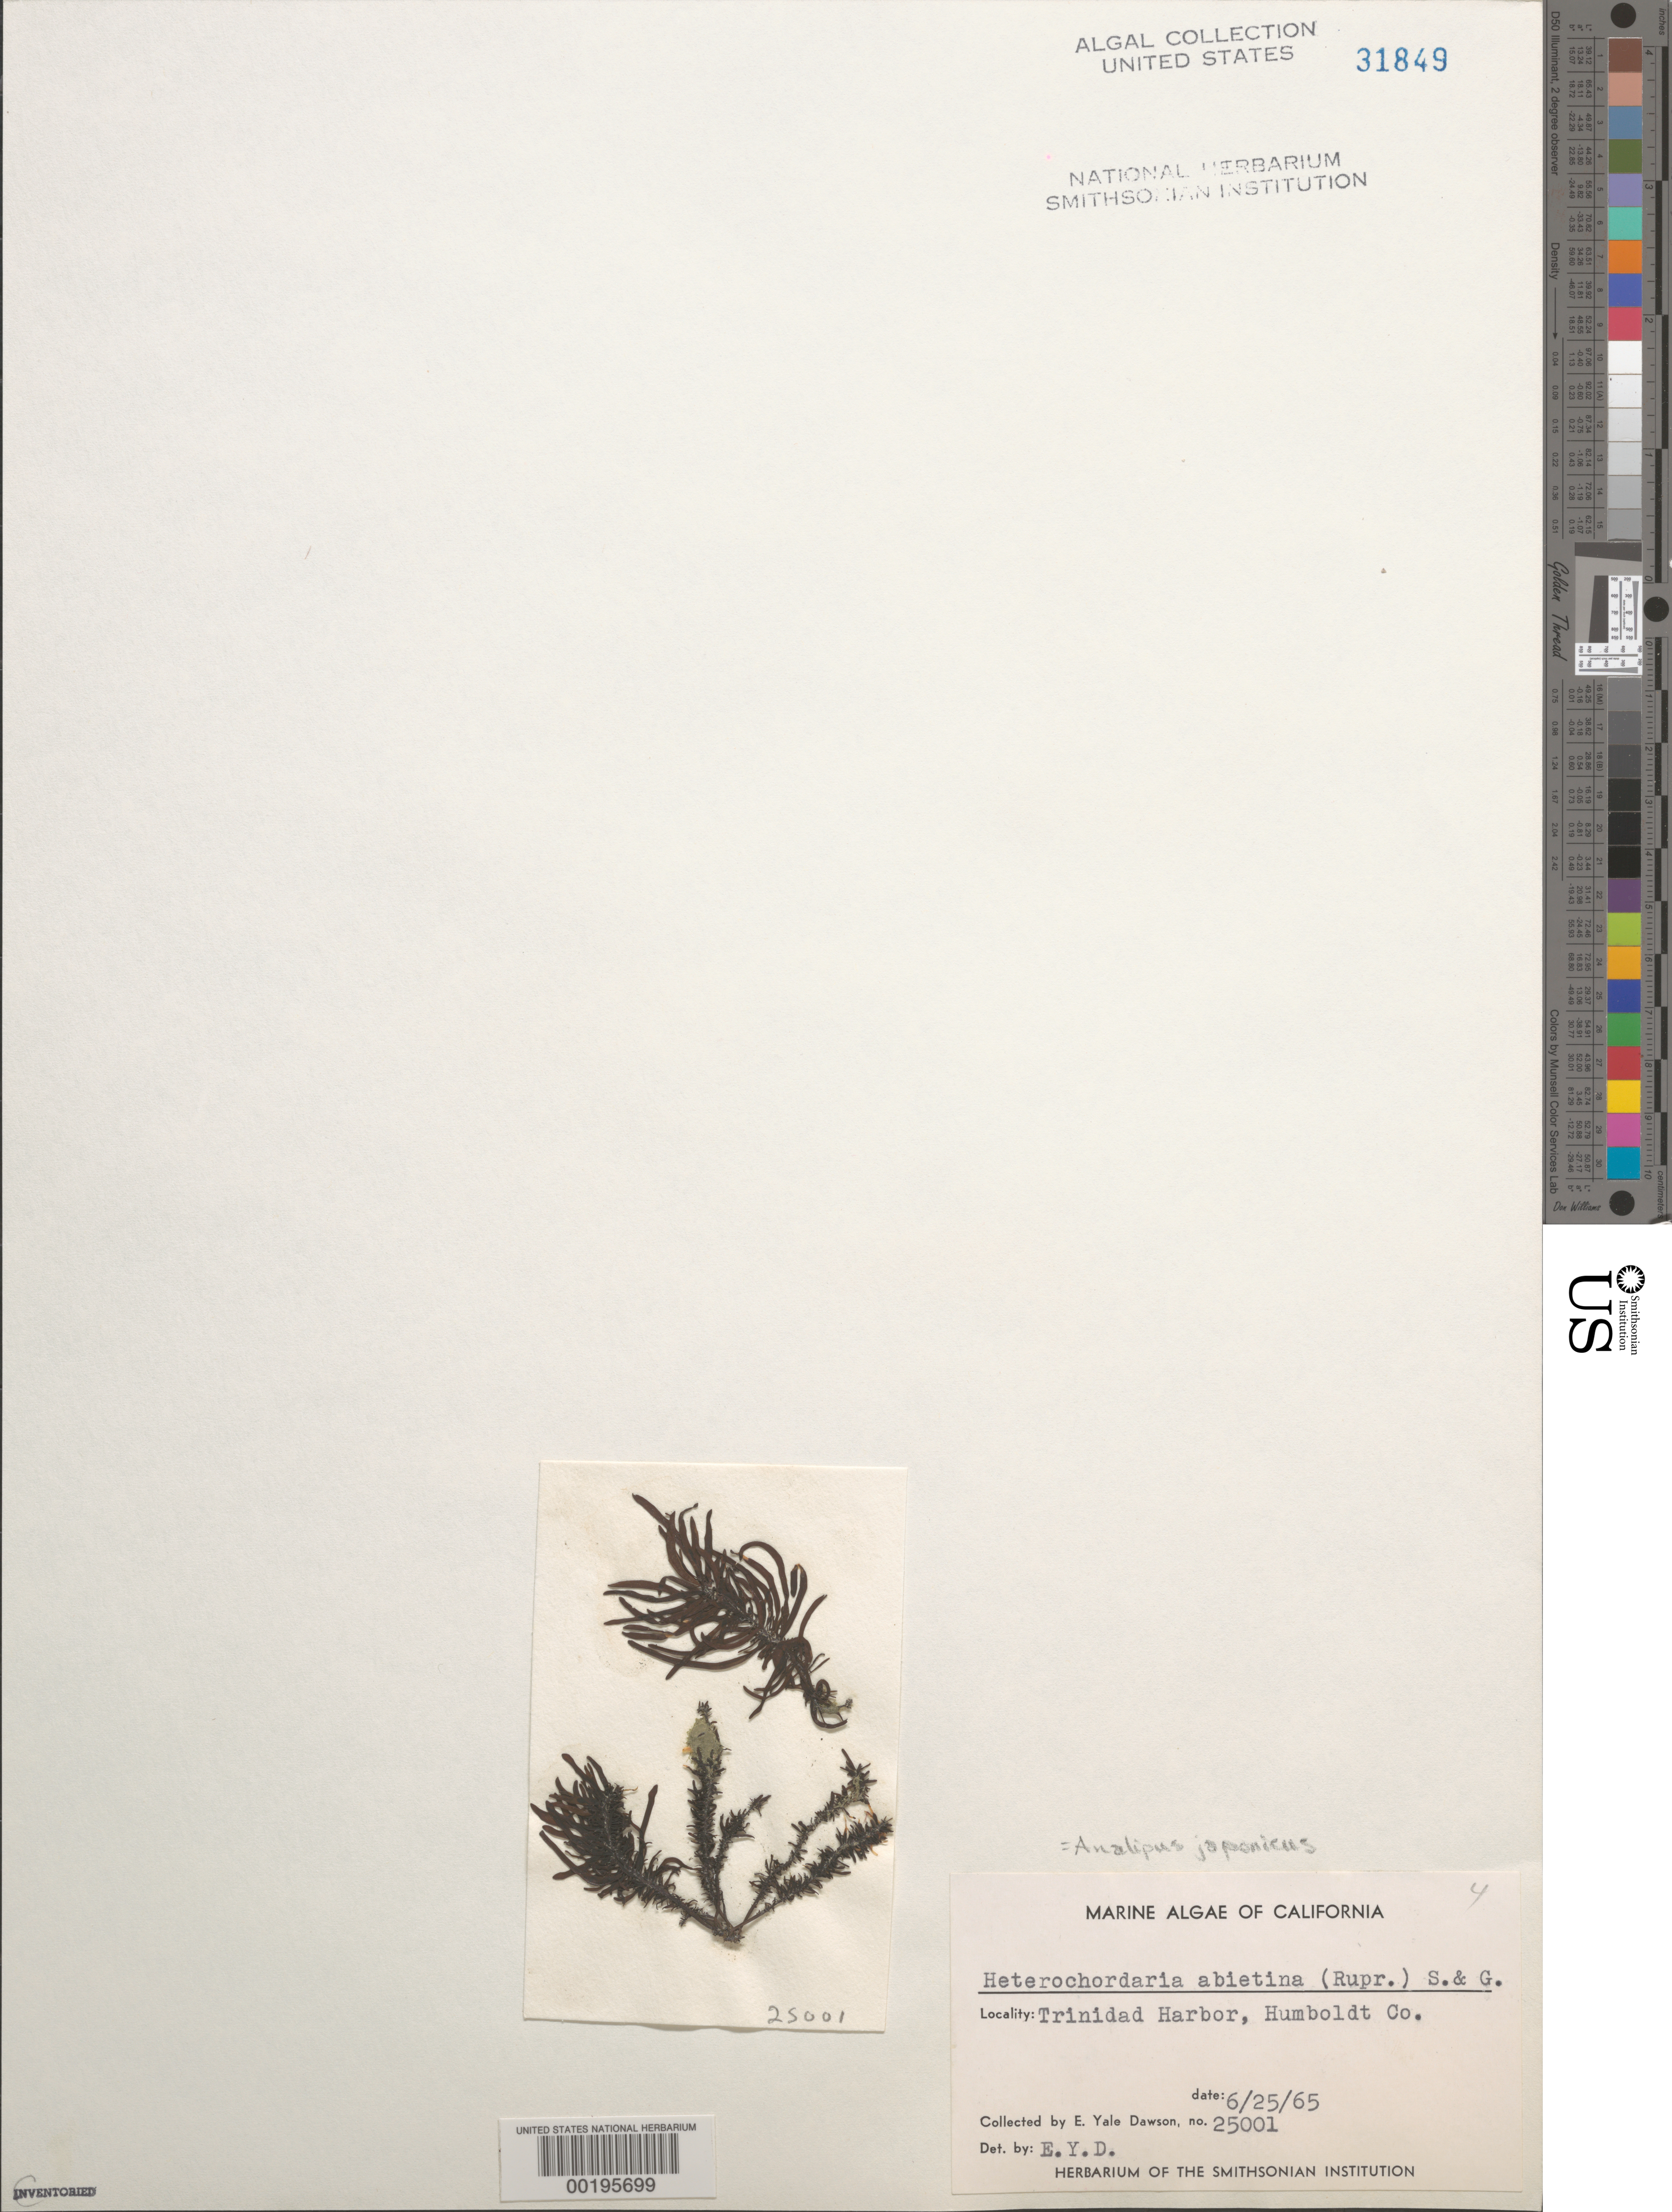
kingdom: Chromista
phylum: Ochrophyta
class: Phaeophyceae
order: Ectocarpales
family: Chordariaceae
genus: Analipus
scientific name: Analipus japonicus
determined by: Dawson, E. Y.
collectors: E. Y. Dawson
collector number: EYD 25001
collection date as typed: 25 Jun 1965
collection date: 1965-06-25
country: United States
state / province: California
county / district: Humboldt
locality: Trinidad Harbor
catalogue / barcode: US 31849